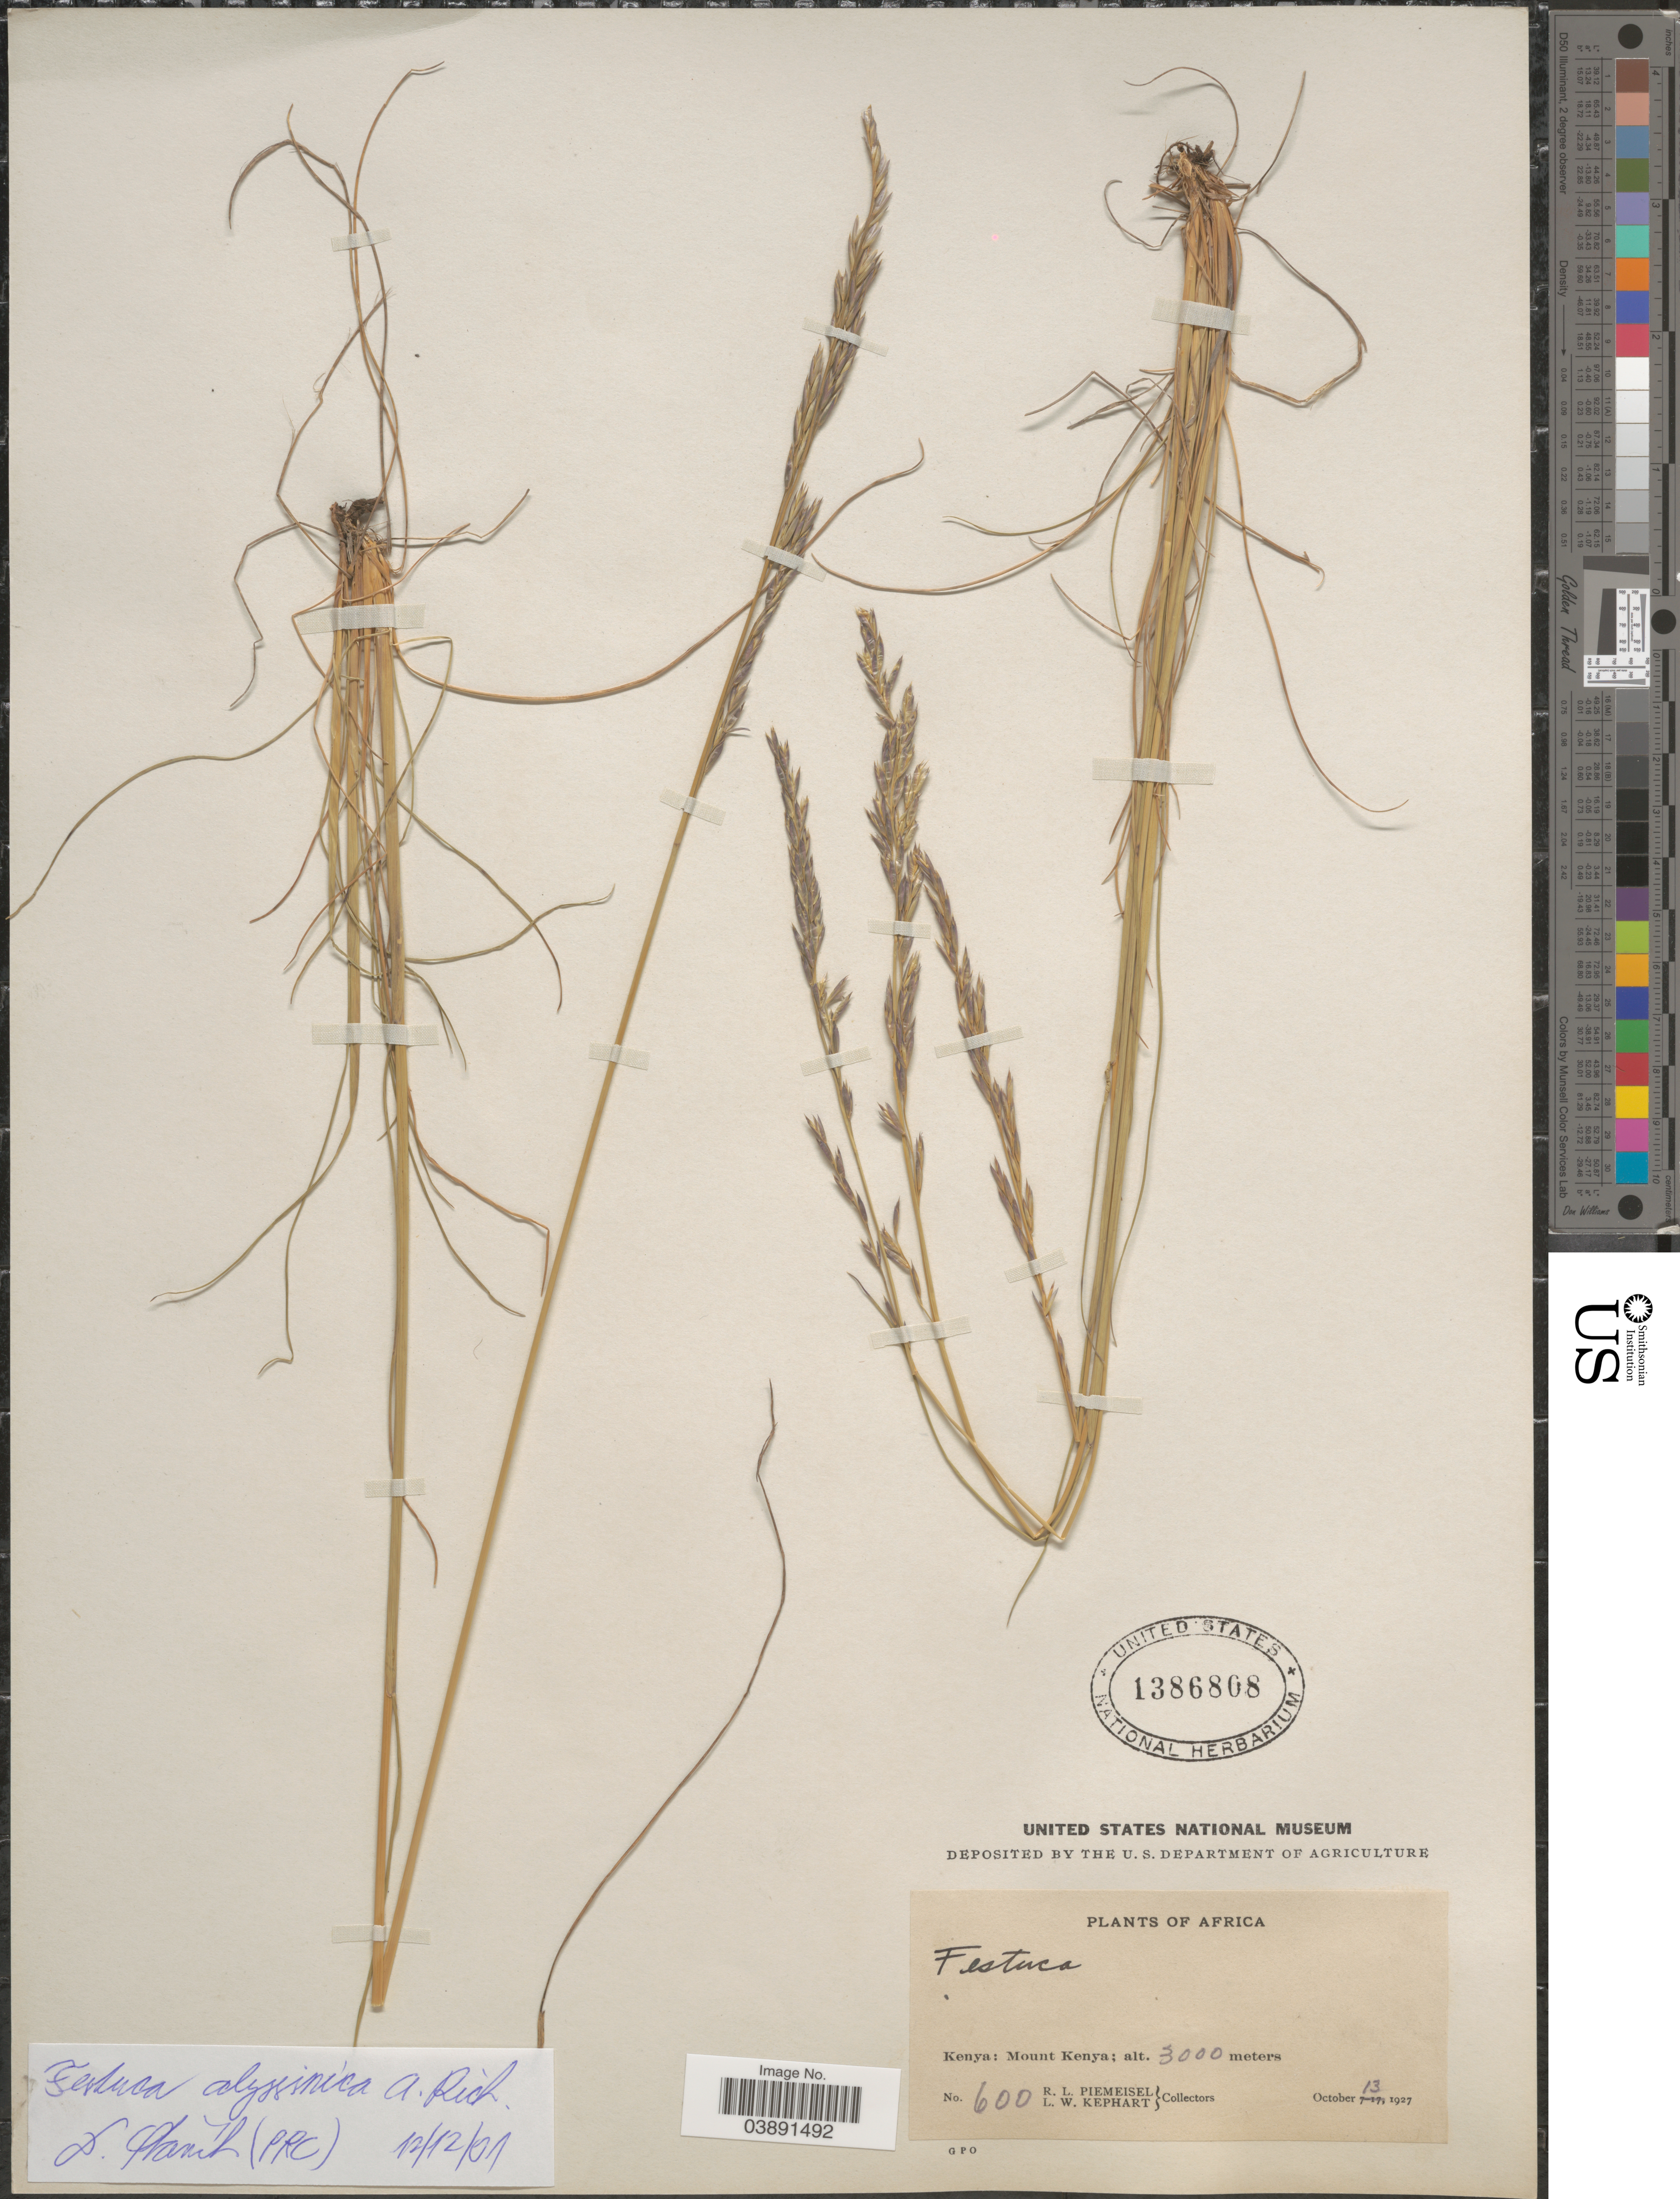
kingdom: Plantae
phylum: Tracheophyta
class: Liliopsida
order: Poales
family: Poaceae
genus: Festuca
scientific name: Festuca abyssinica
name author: Hochst. ex A. Rich.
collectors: R. L. Piemeisel & L. W. Kephart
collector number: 600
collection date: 1927-10-13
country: Kenya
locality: Mount Kenya.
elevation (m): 3000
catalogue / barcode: US 1386808